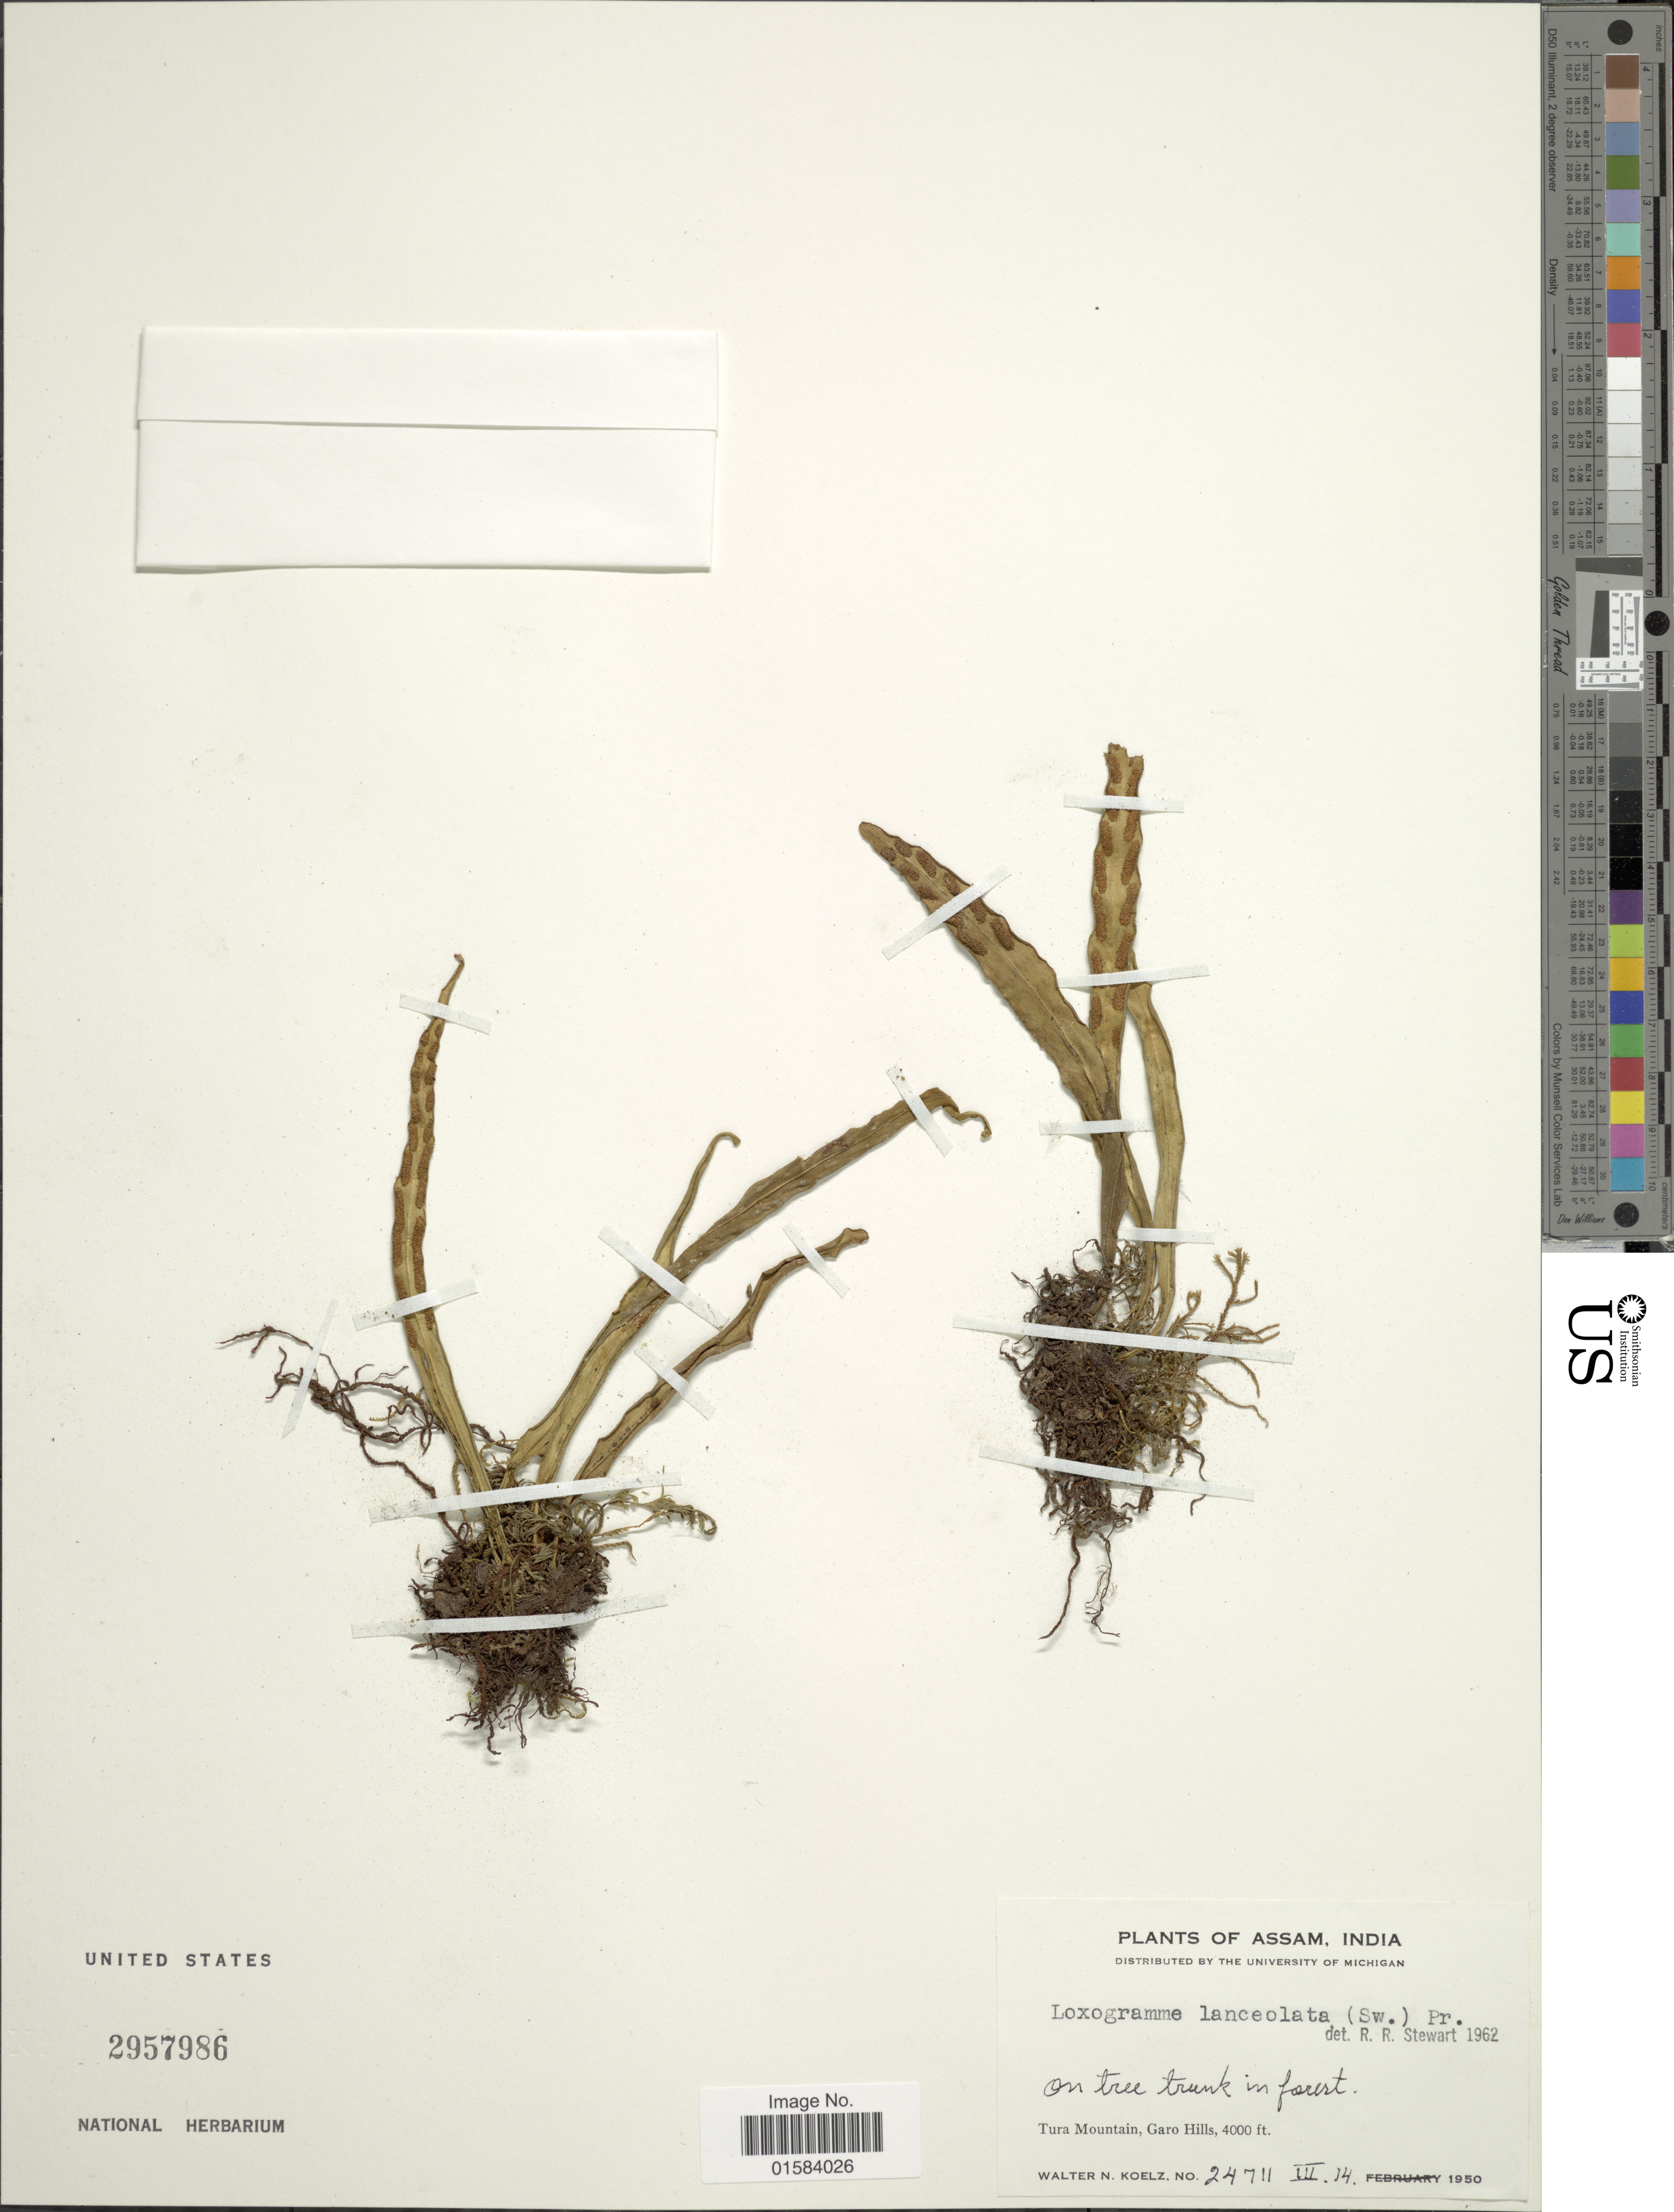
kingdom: Plantae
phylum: Tracheophyta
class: Polypodiopsida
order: Polypodiales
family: Polypodiaceae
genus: Loxogramme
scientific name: Loxogramme chinensis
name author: Ching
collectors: W. N. Koelz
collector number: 24711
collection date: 1950-03-14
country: India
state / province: Meghalaya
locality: Tura Mountain, Garo Hills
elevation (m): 1219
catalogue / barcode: US 2957986